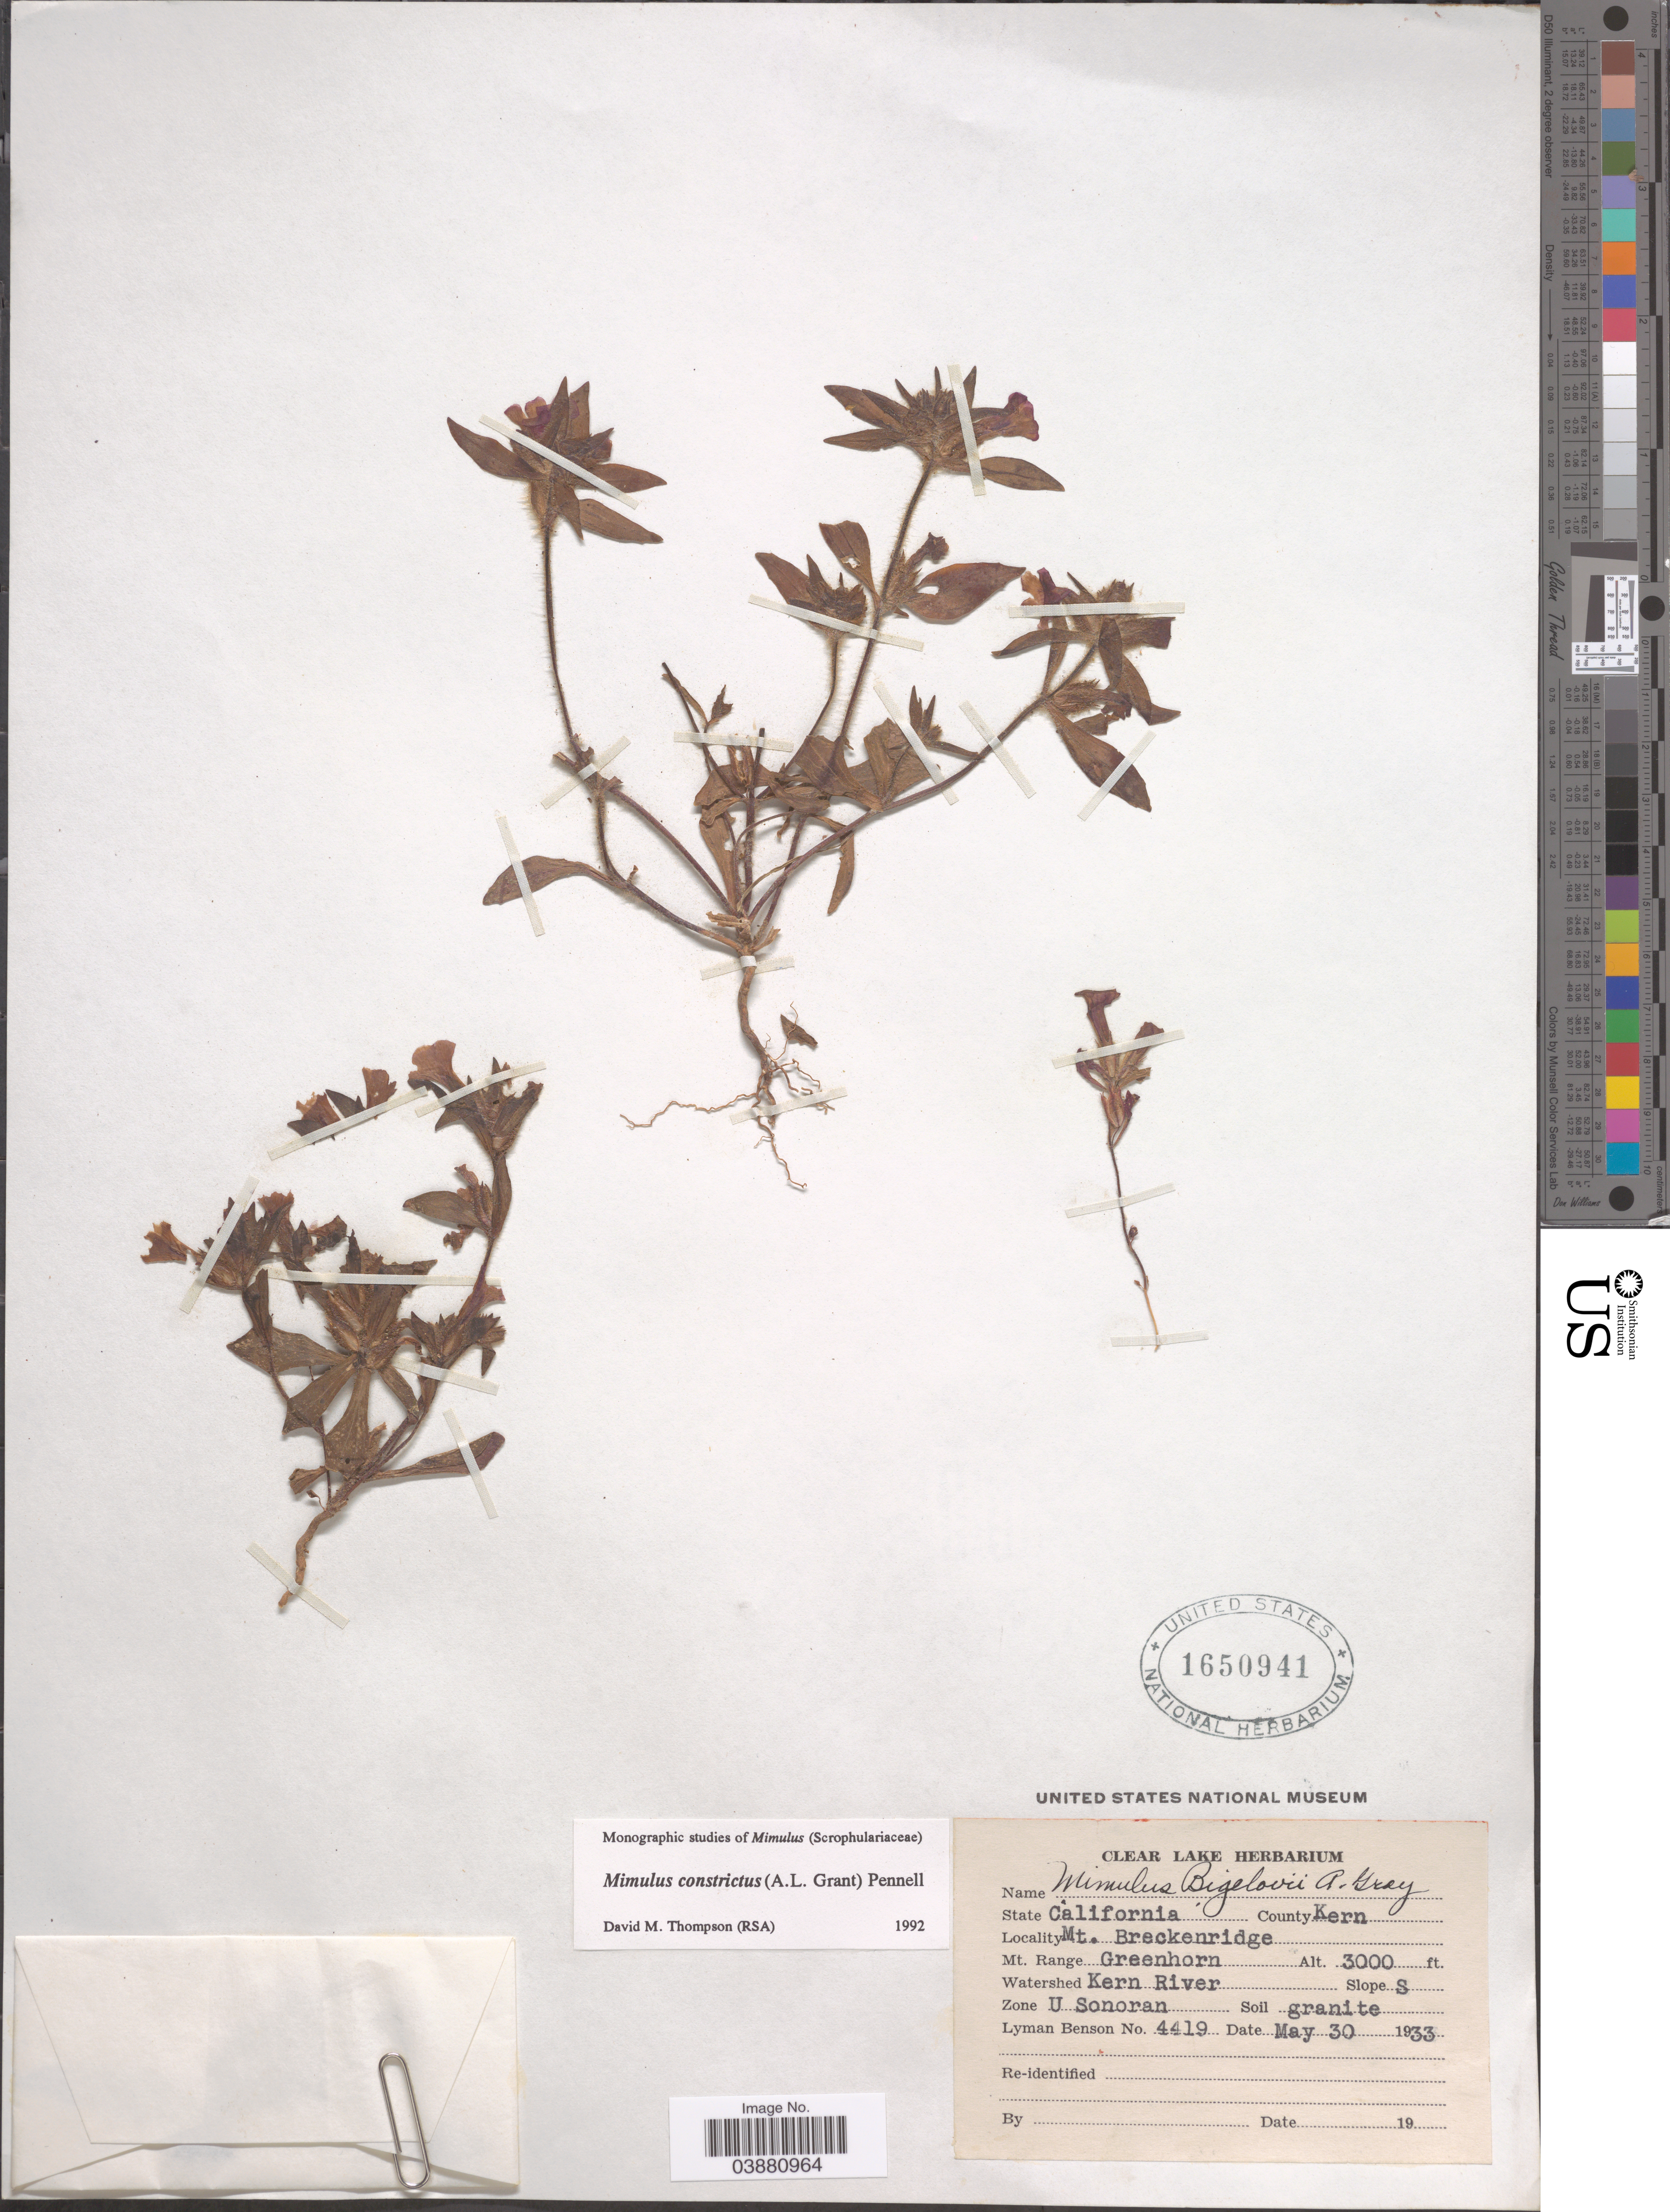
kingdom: Plantae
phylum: Tracheophyta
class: Magnoliopsida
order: Lamiales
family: Phrymaceae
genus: Mimulus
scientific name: Mimulus constrictus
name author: (A.L. Grant) Pennell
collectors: L. D. Benson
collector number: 4419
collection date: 1933-05-30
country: United States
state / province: California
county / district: Kern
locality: County Kern. Mt. Breckenridge. Mt. Range Greenhorn. Watershed Kern River. Slope S. Zone U Sonoran.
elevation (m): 914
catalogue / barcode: US 1650941